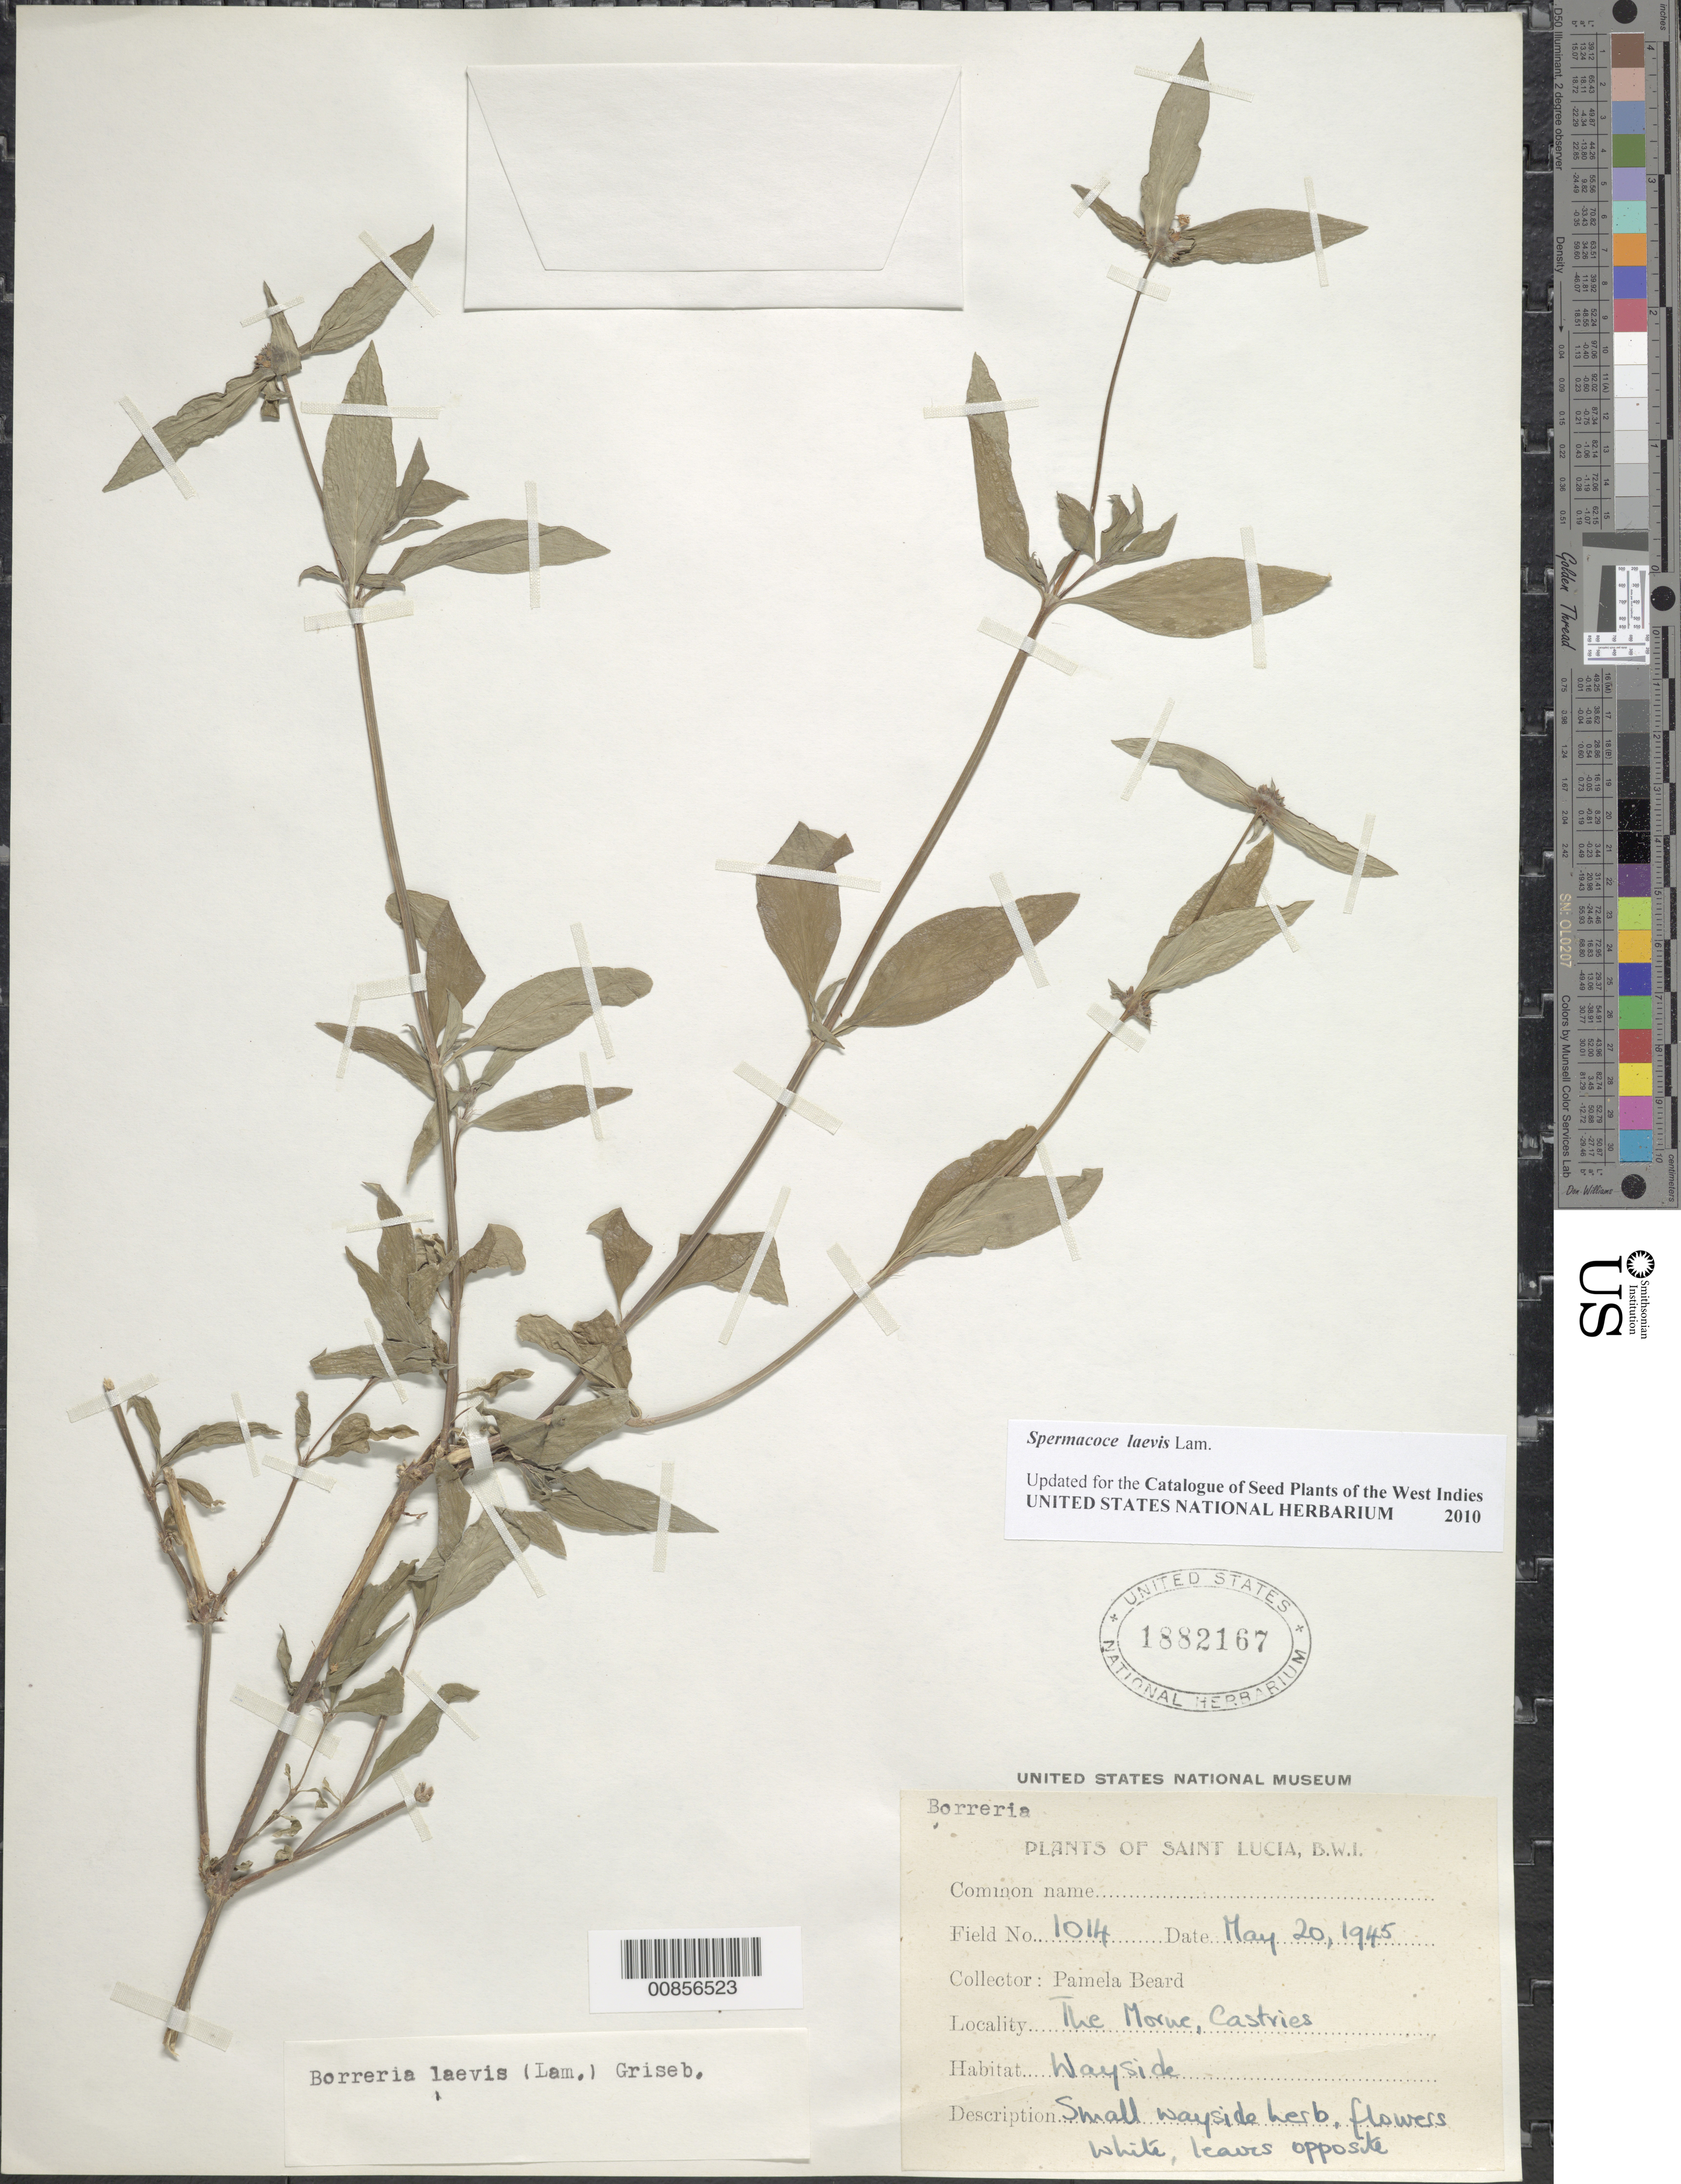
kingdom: Plantae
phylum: Tracheophyta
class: Magnoliopsida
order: Gentianales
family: Rubiaceae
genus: Spermacoce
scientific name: Spermacoce laevis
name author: Lam.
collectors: P. Beard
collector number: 1014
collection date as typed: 20 May 1945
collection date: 1945-05-20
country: St. Lucia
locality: The Morne, Castries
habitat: Wayside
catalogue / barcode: US 1882167